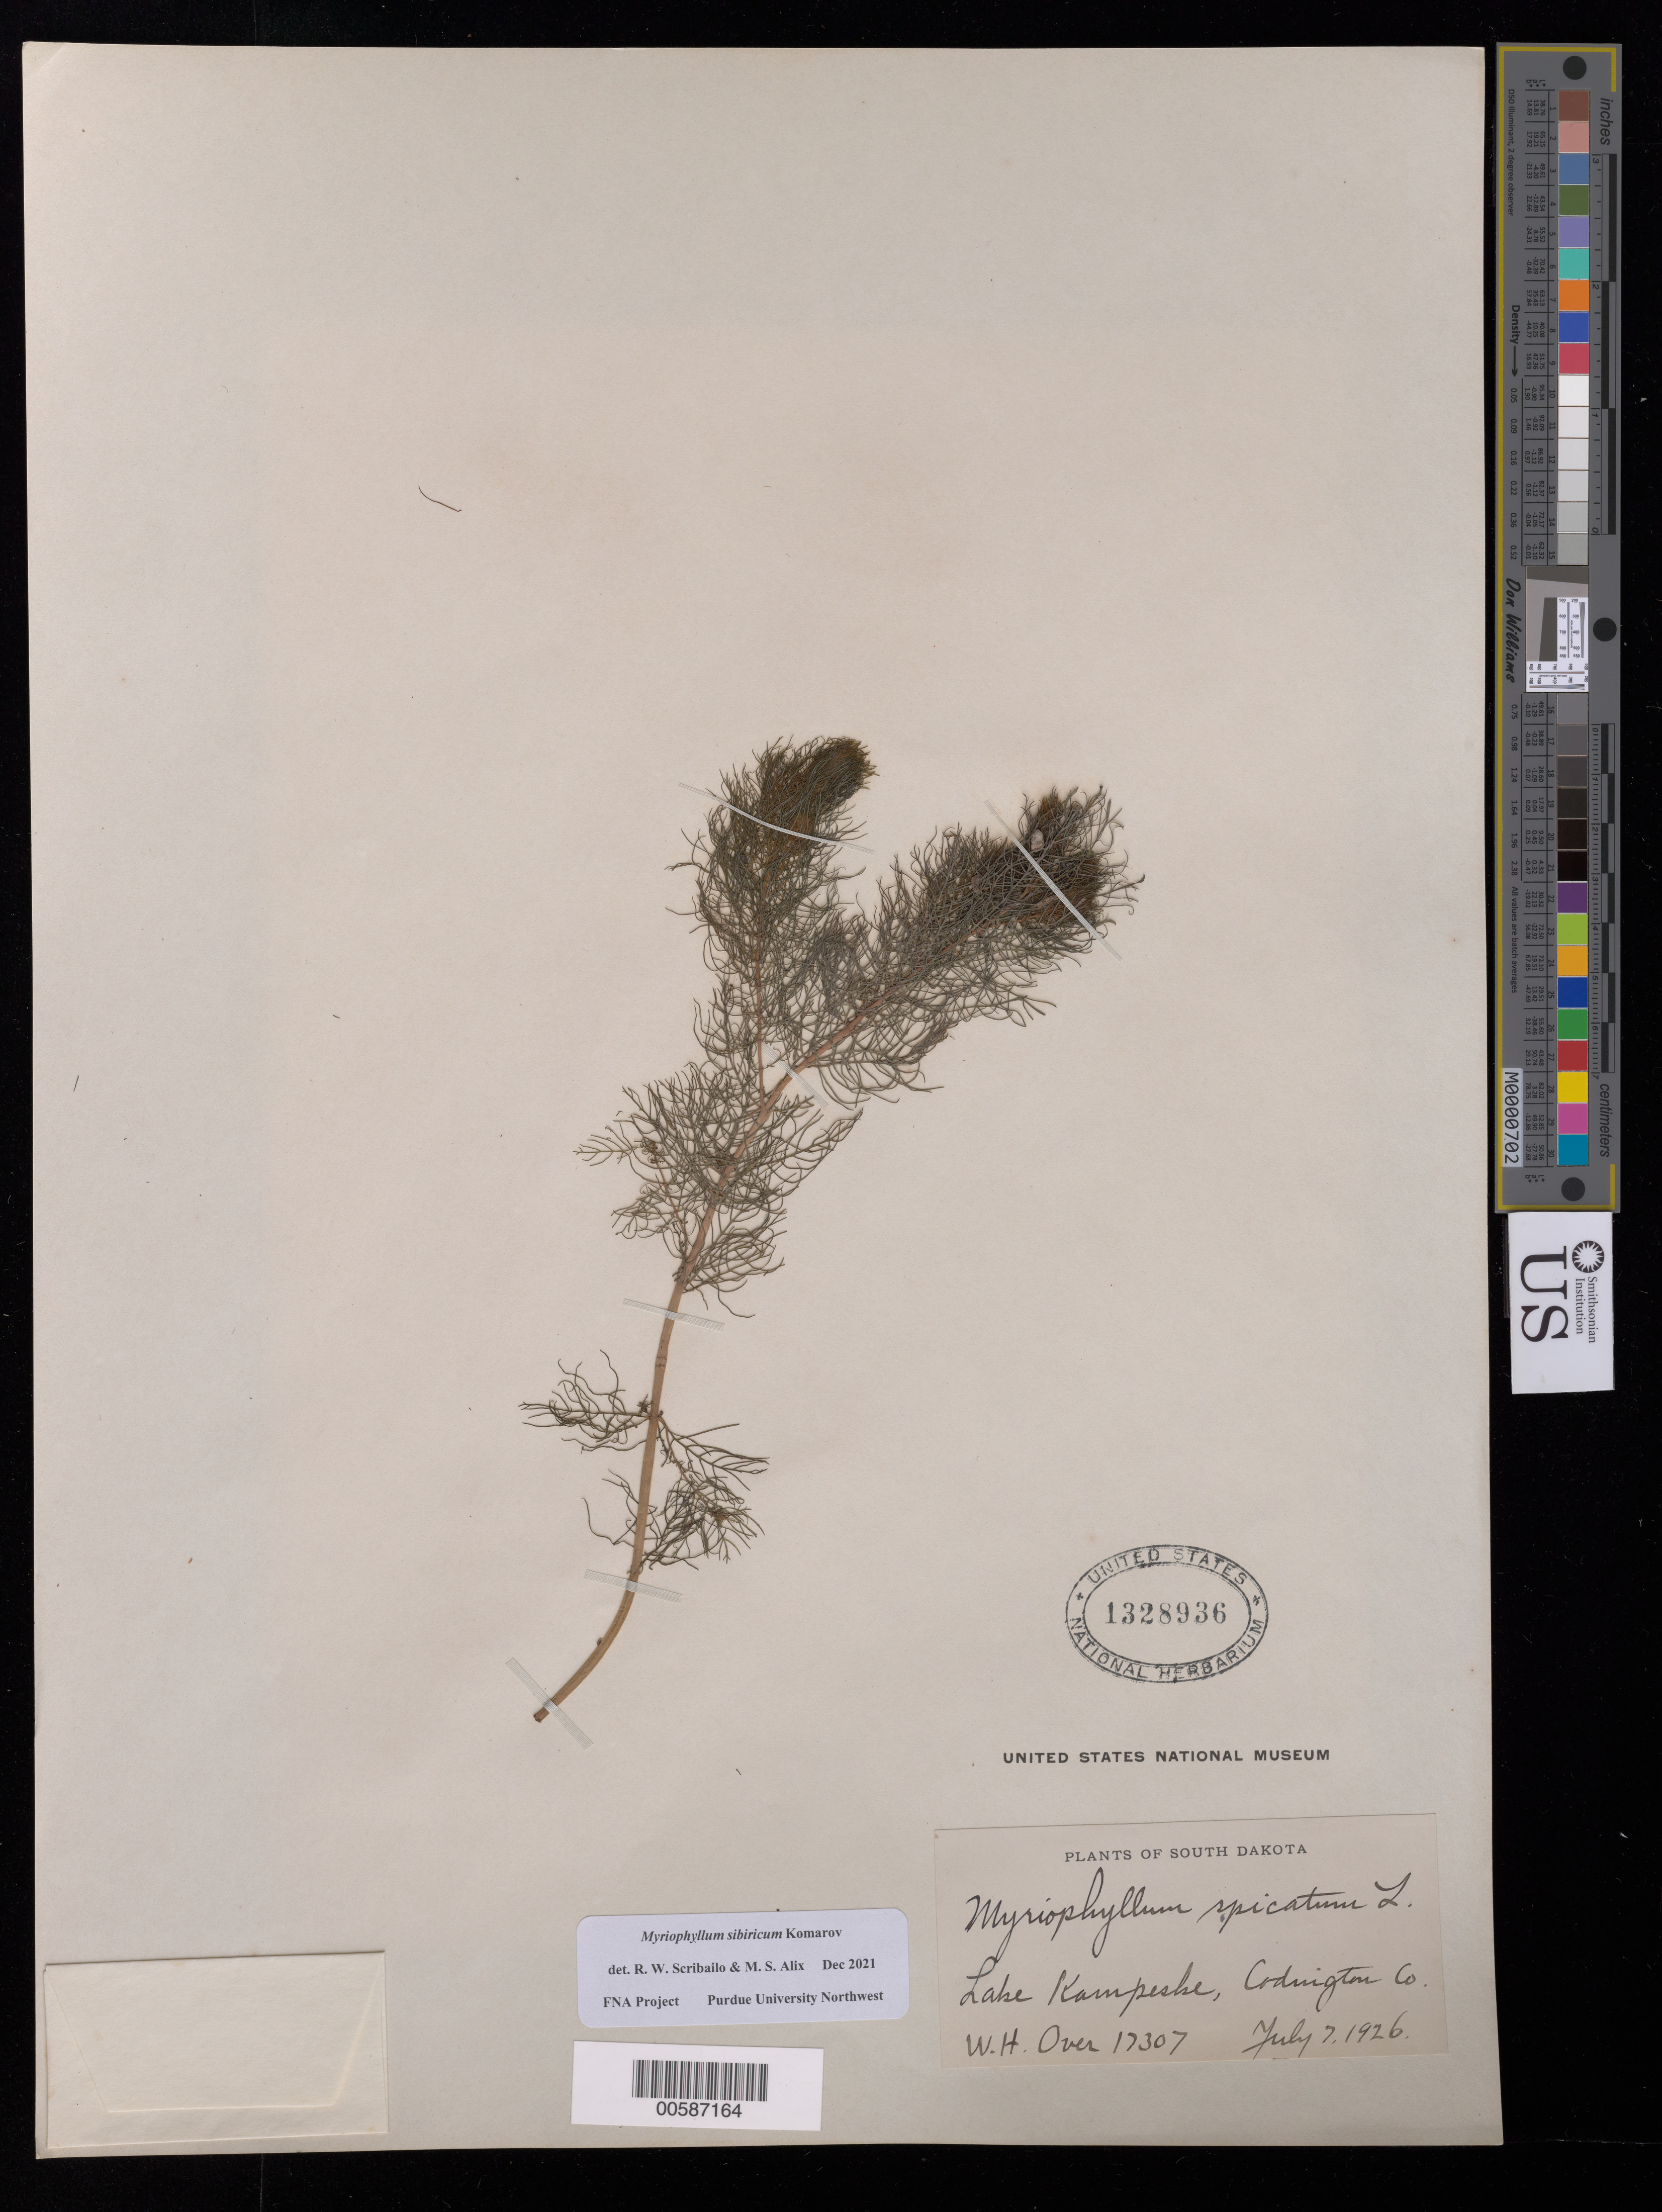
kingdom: Plantae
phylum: Tracheophyta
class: Magnoliopsida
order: Saxifragales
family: Haloragaceae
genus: Myriophyllum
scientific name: Myriophyllum sibiricum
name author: Kom.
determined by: Scribailo, R. W.; Alix, M. S.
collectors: W. Over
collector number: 17307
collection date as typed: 07 Jul 1926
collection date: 1926-07-07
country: United States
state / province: South Dakota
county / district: Codington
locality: Lake Kampeske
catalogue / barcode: US 1328936